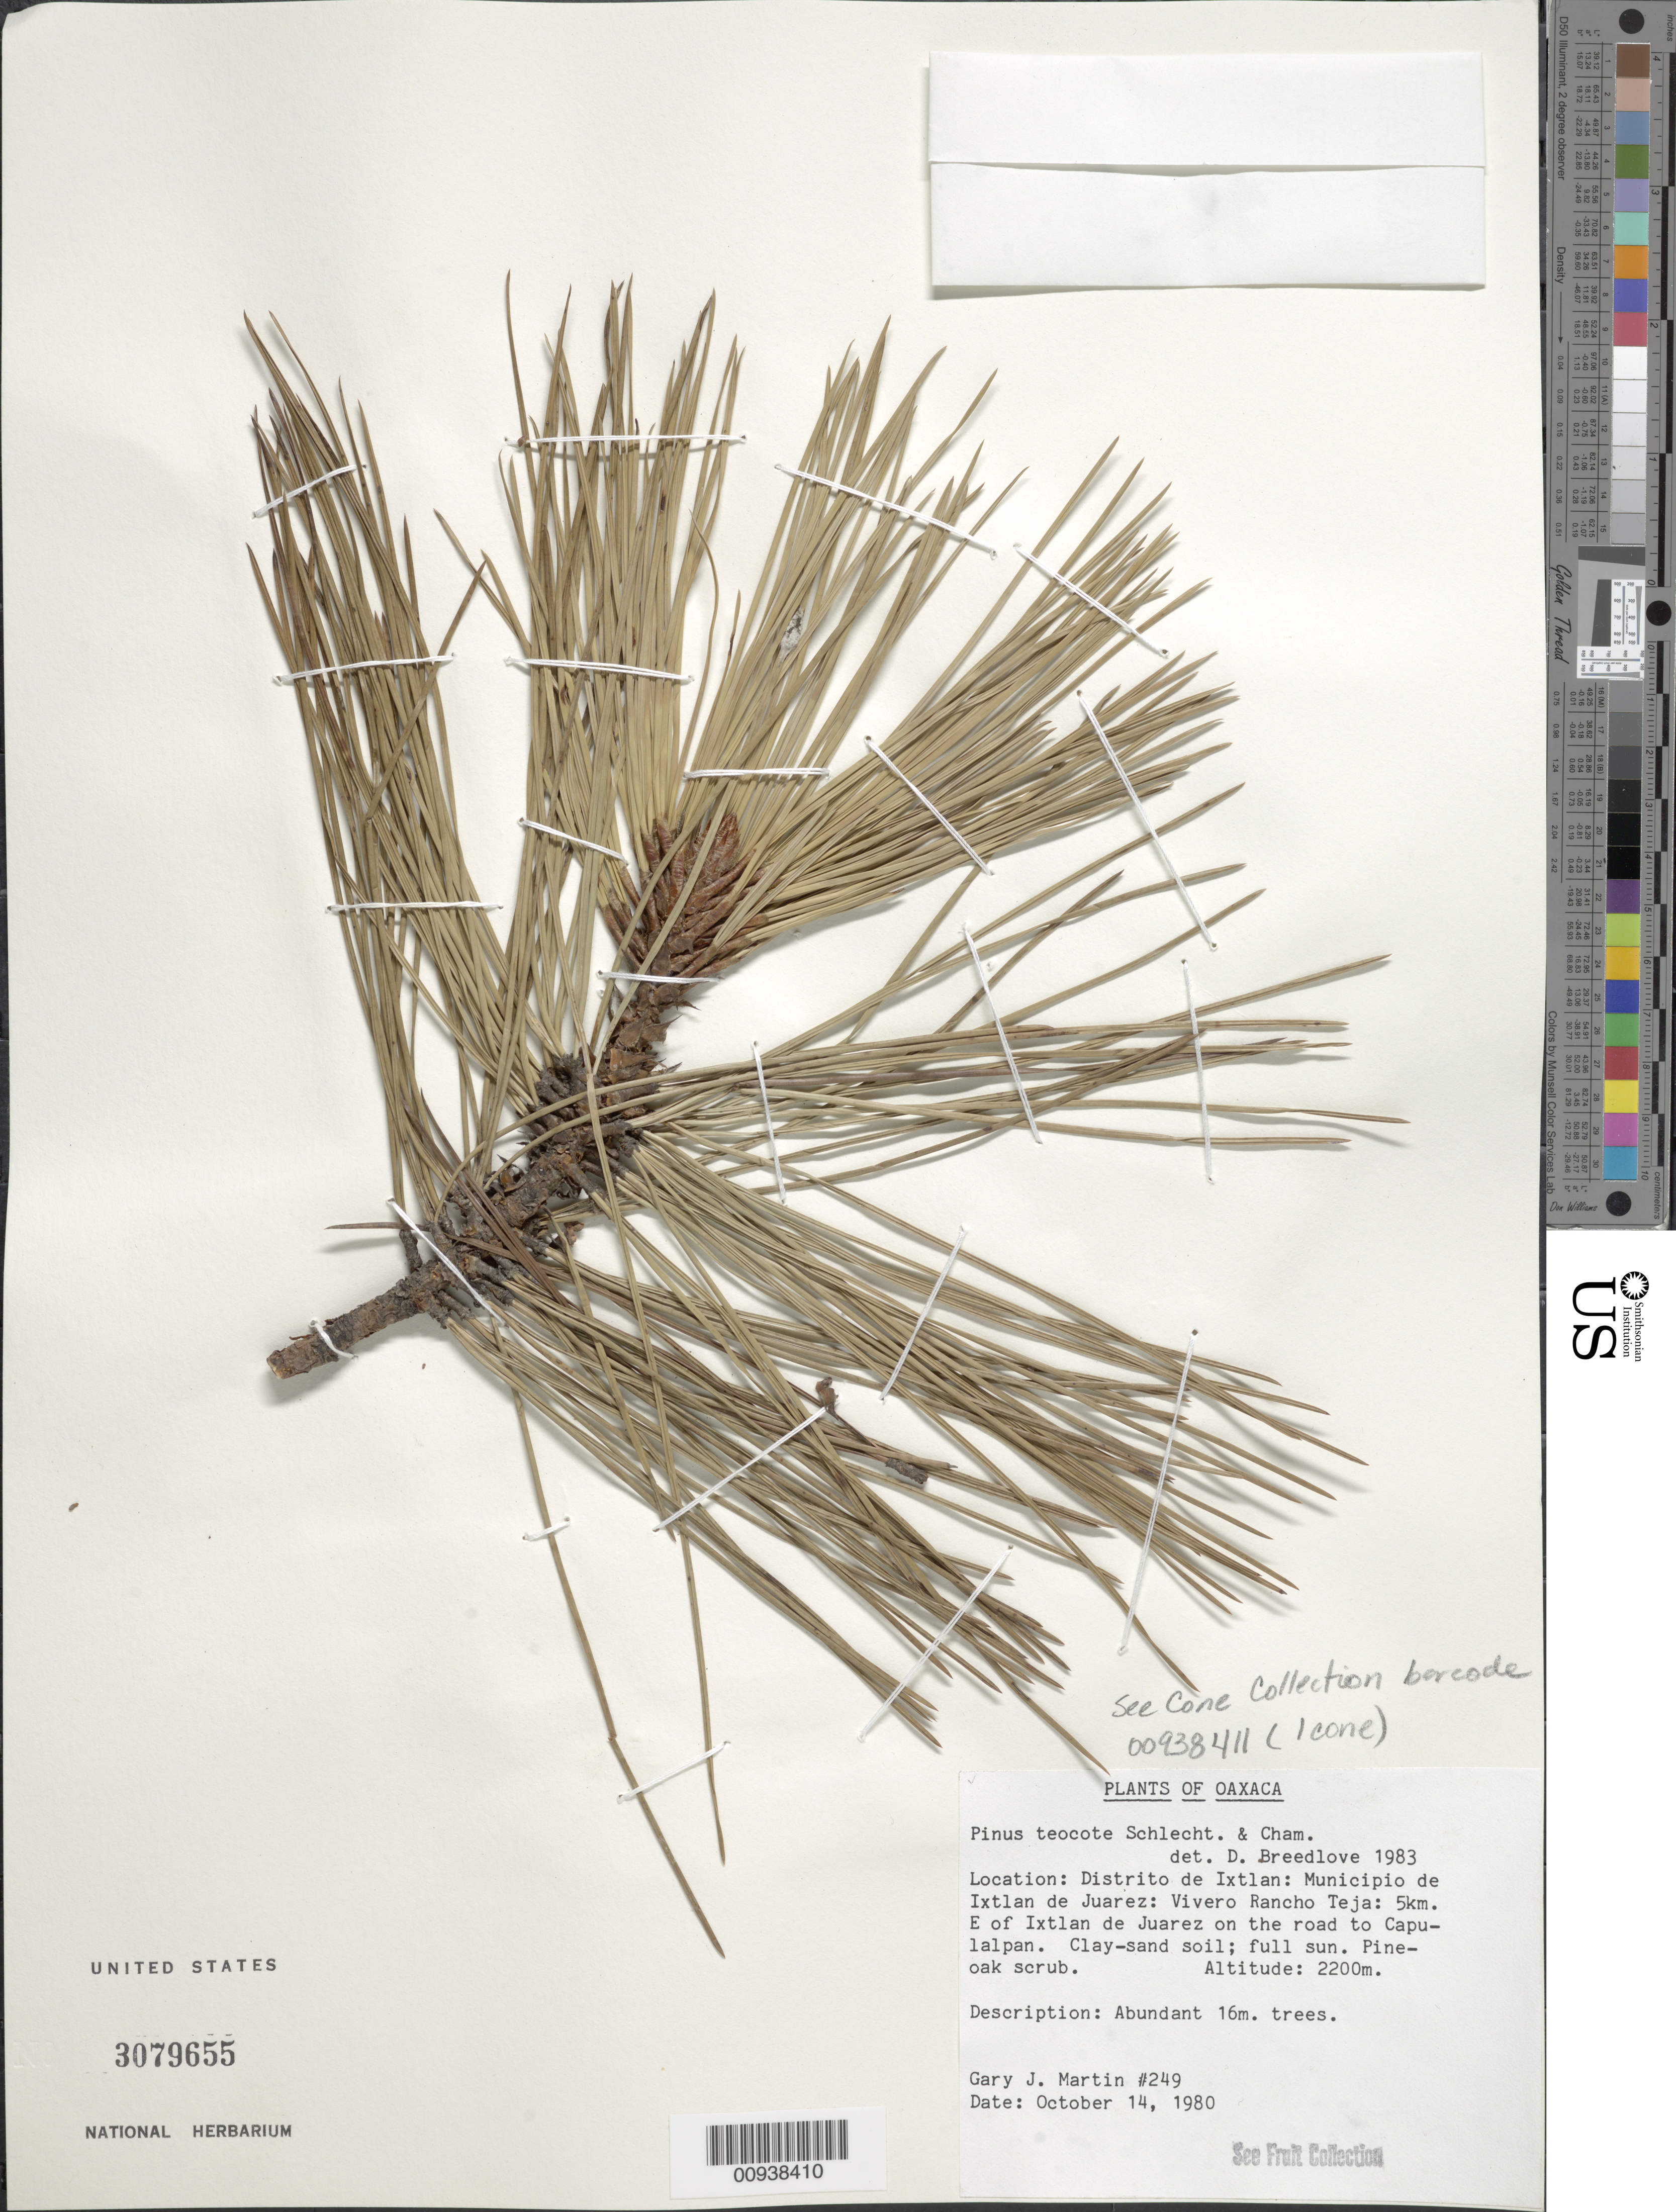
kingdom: Plantae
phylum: Tracheophyta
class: Pinopsida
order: Pinales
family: Pinaceae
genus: Pinus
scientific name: Pinus teocote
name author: Schltdl. & Cham.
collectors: G. J. Martin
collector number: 249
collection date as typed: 14 Oct 1980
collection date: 1980-10-14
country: Mexico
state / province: Oaxaca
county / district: Ixtlán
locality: Municipio de Ixtlán de Juárez: Vivero Rancho Teja: 5 km. E of Ixtlán de Juárez on the road to Capulalpan.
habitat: Pine-oak scrub. Clay-sand soil; full sun.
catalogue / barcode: US 3079655